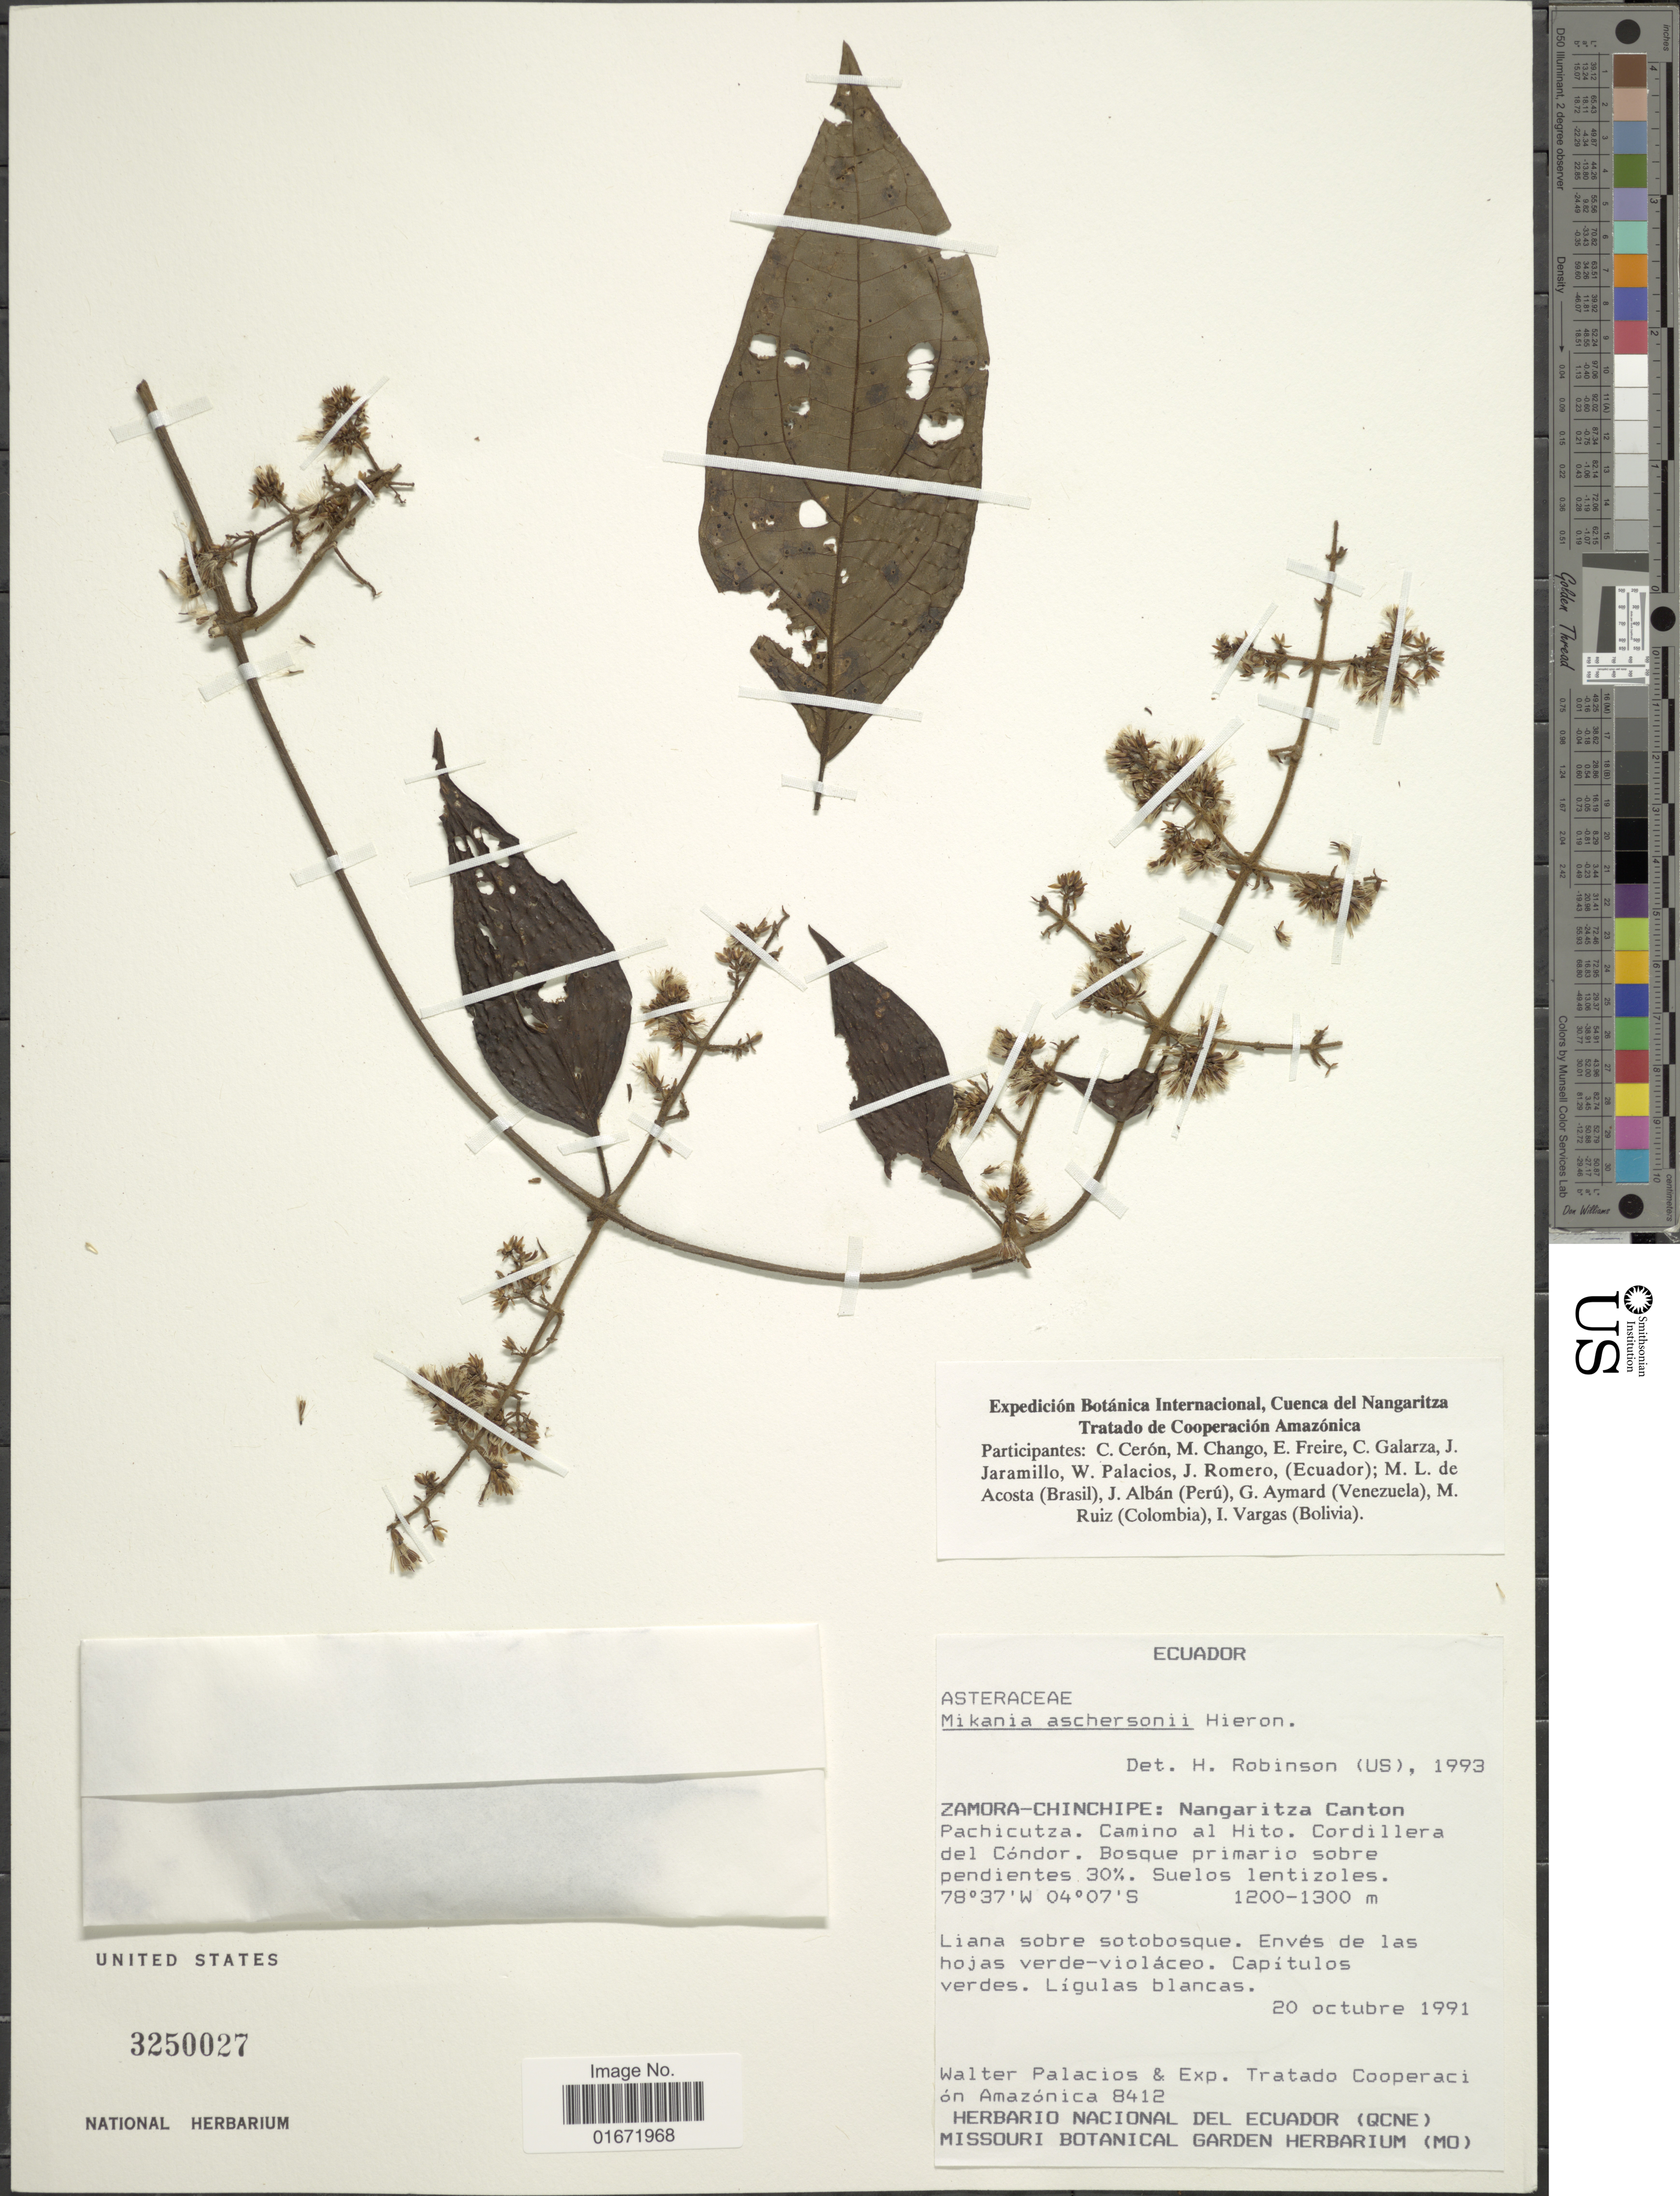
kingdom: Plantae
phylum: Tracheophyta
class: Magnoliopsida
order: Asterales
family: Asteraceae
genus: Mikania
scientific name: Mikania nigropunctulata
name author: Hieron.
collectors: W. Palacios & Exp. Tratado Cooperación Amazónica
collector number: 8421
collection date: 1991-10-20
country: Ecuador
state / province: Zamora-Chinchipe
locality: Zamora-Chinchipe: Nangaritza Canton. Pachicutza. Camino al Hito. Cordillera del CCndor.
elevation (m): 1200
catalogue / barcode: US 3250027